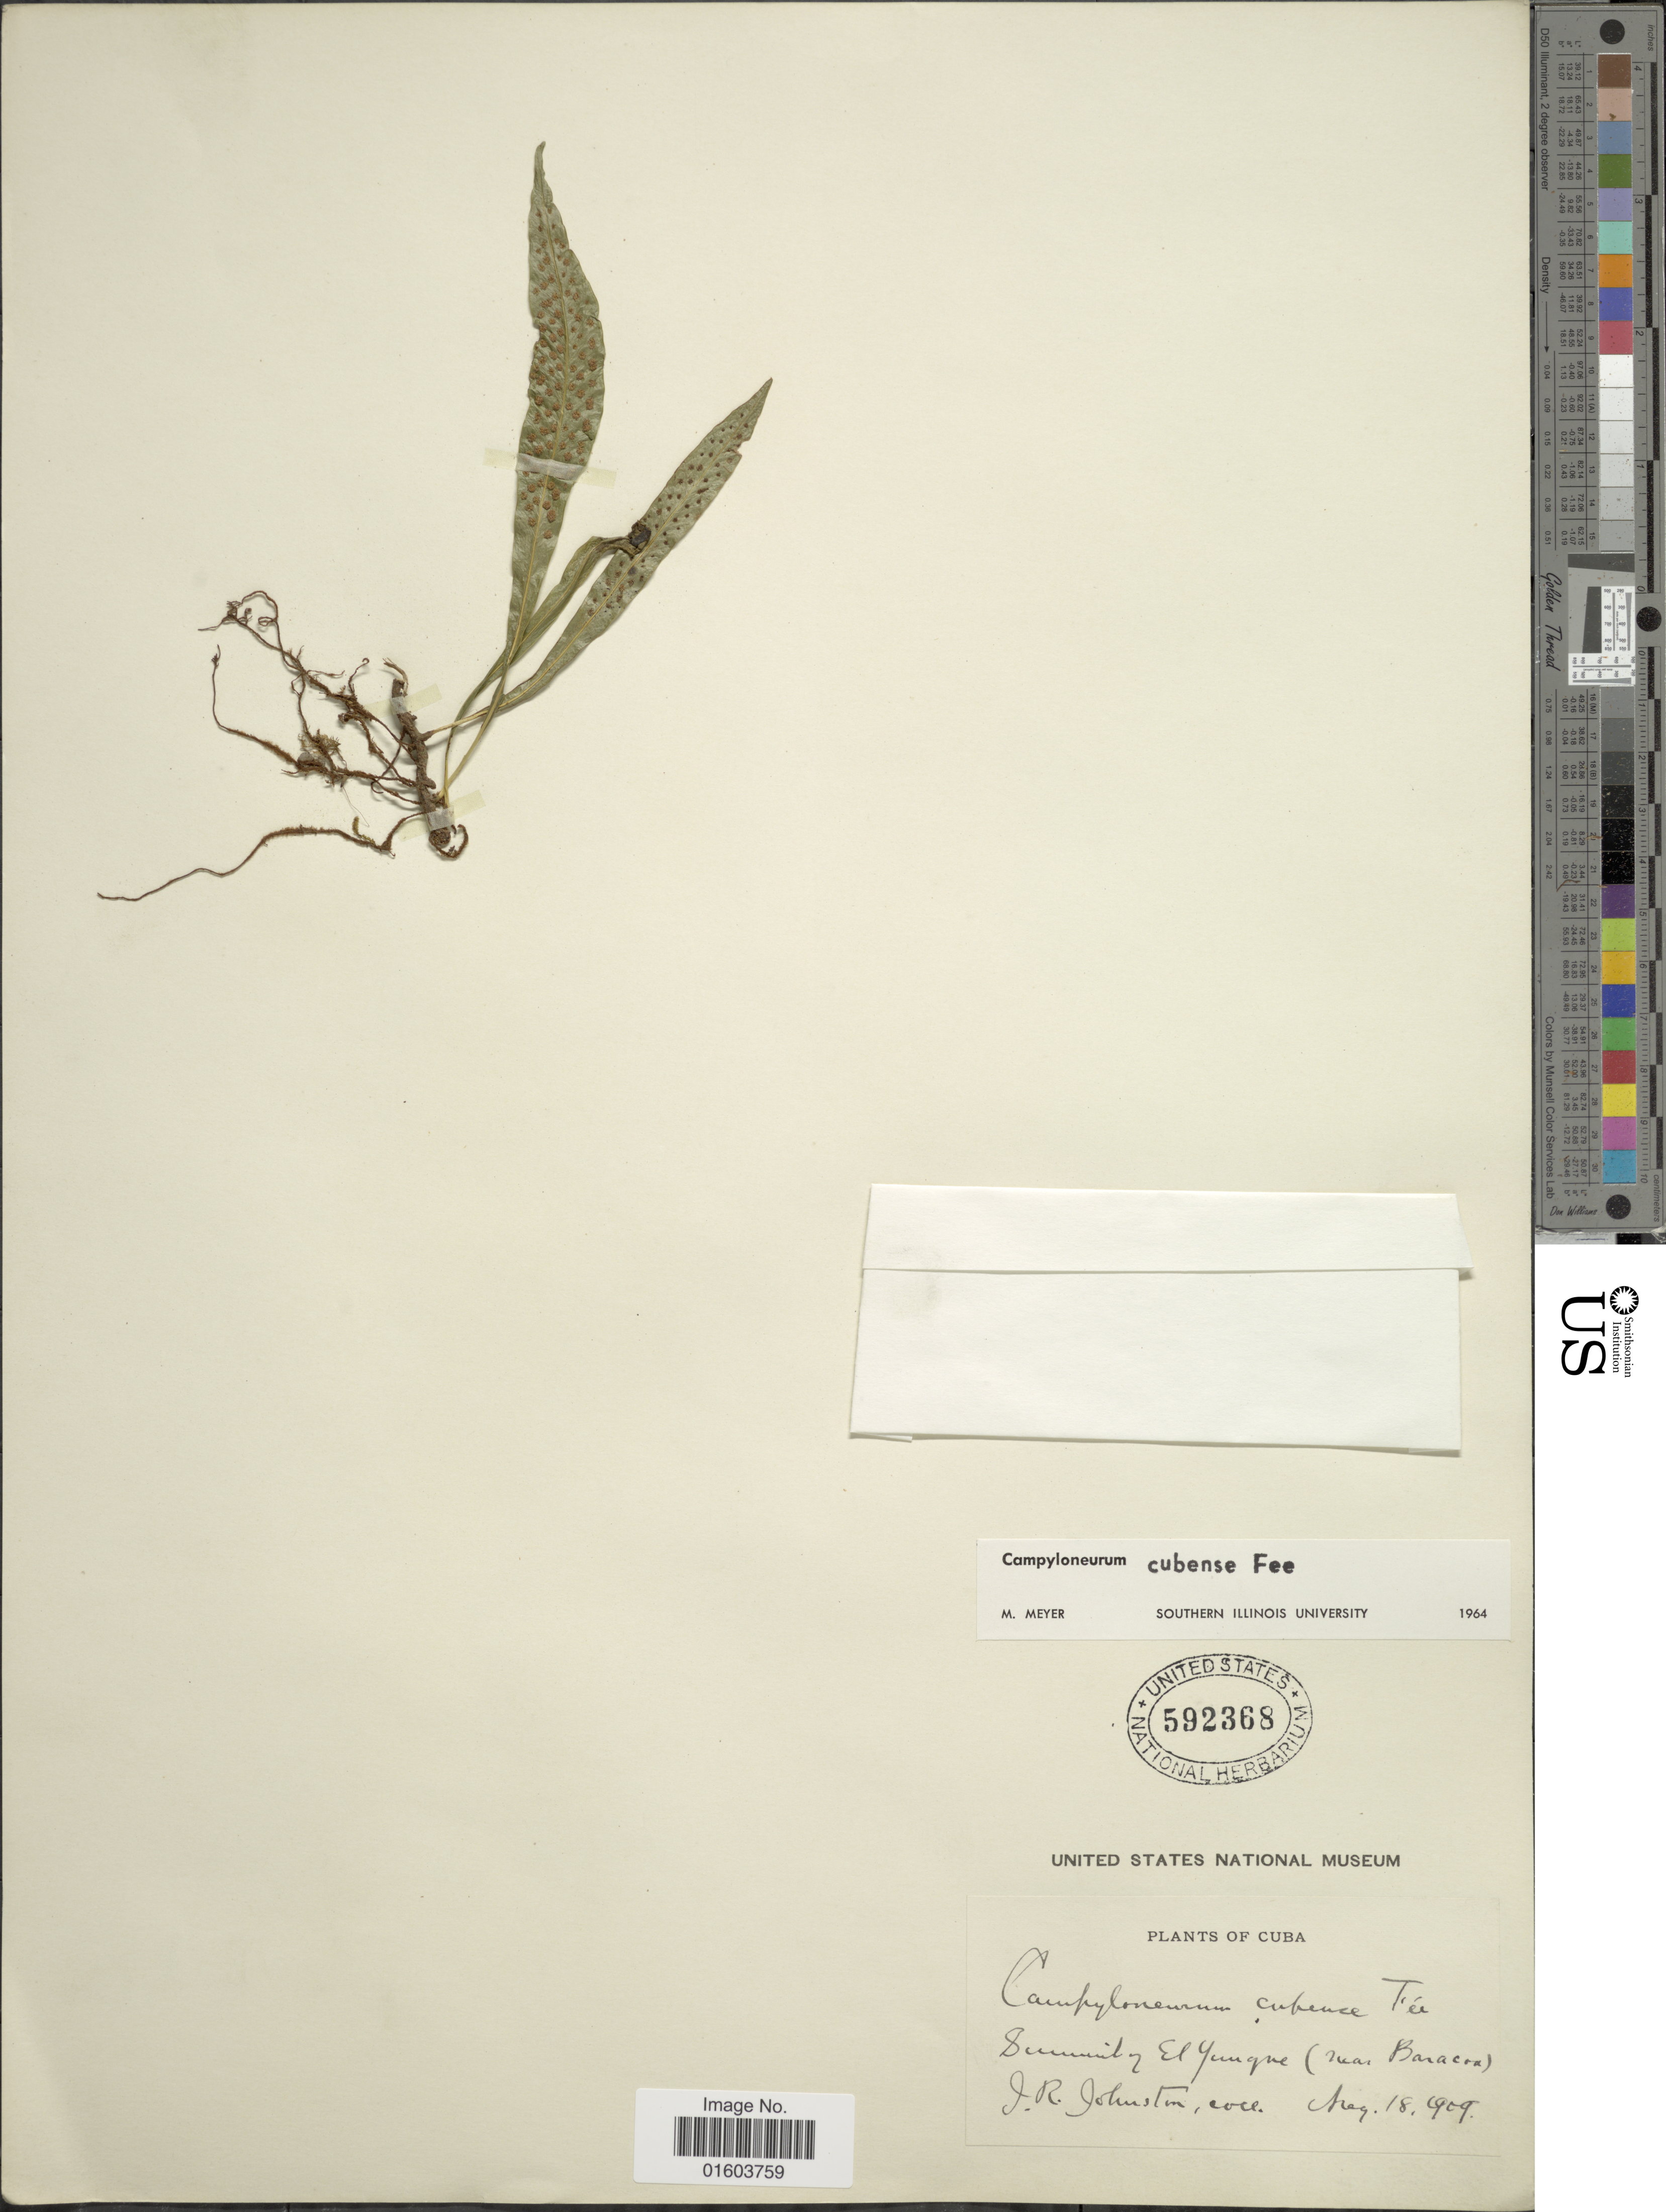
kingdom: Plantae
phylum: Tracheophyta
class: Polypodiopsida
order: Polypodiales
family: Polypodiaceae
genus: Campyloneurum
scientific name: Campyloneurum vexatum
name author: Ching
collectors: J. Johnston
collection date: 1909-05-18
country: Cuba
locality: Summit of El Yunque (near Baracoa).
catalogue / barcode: US 592368